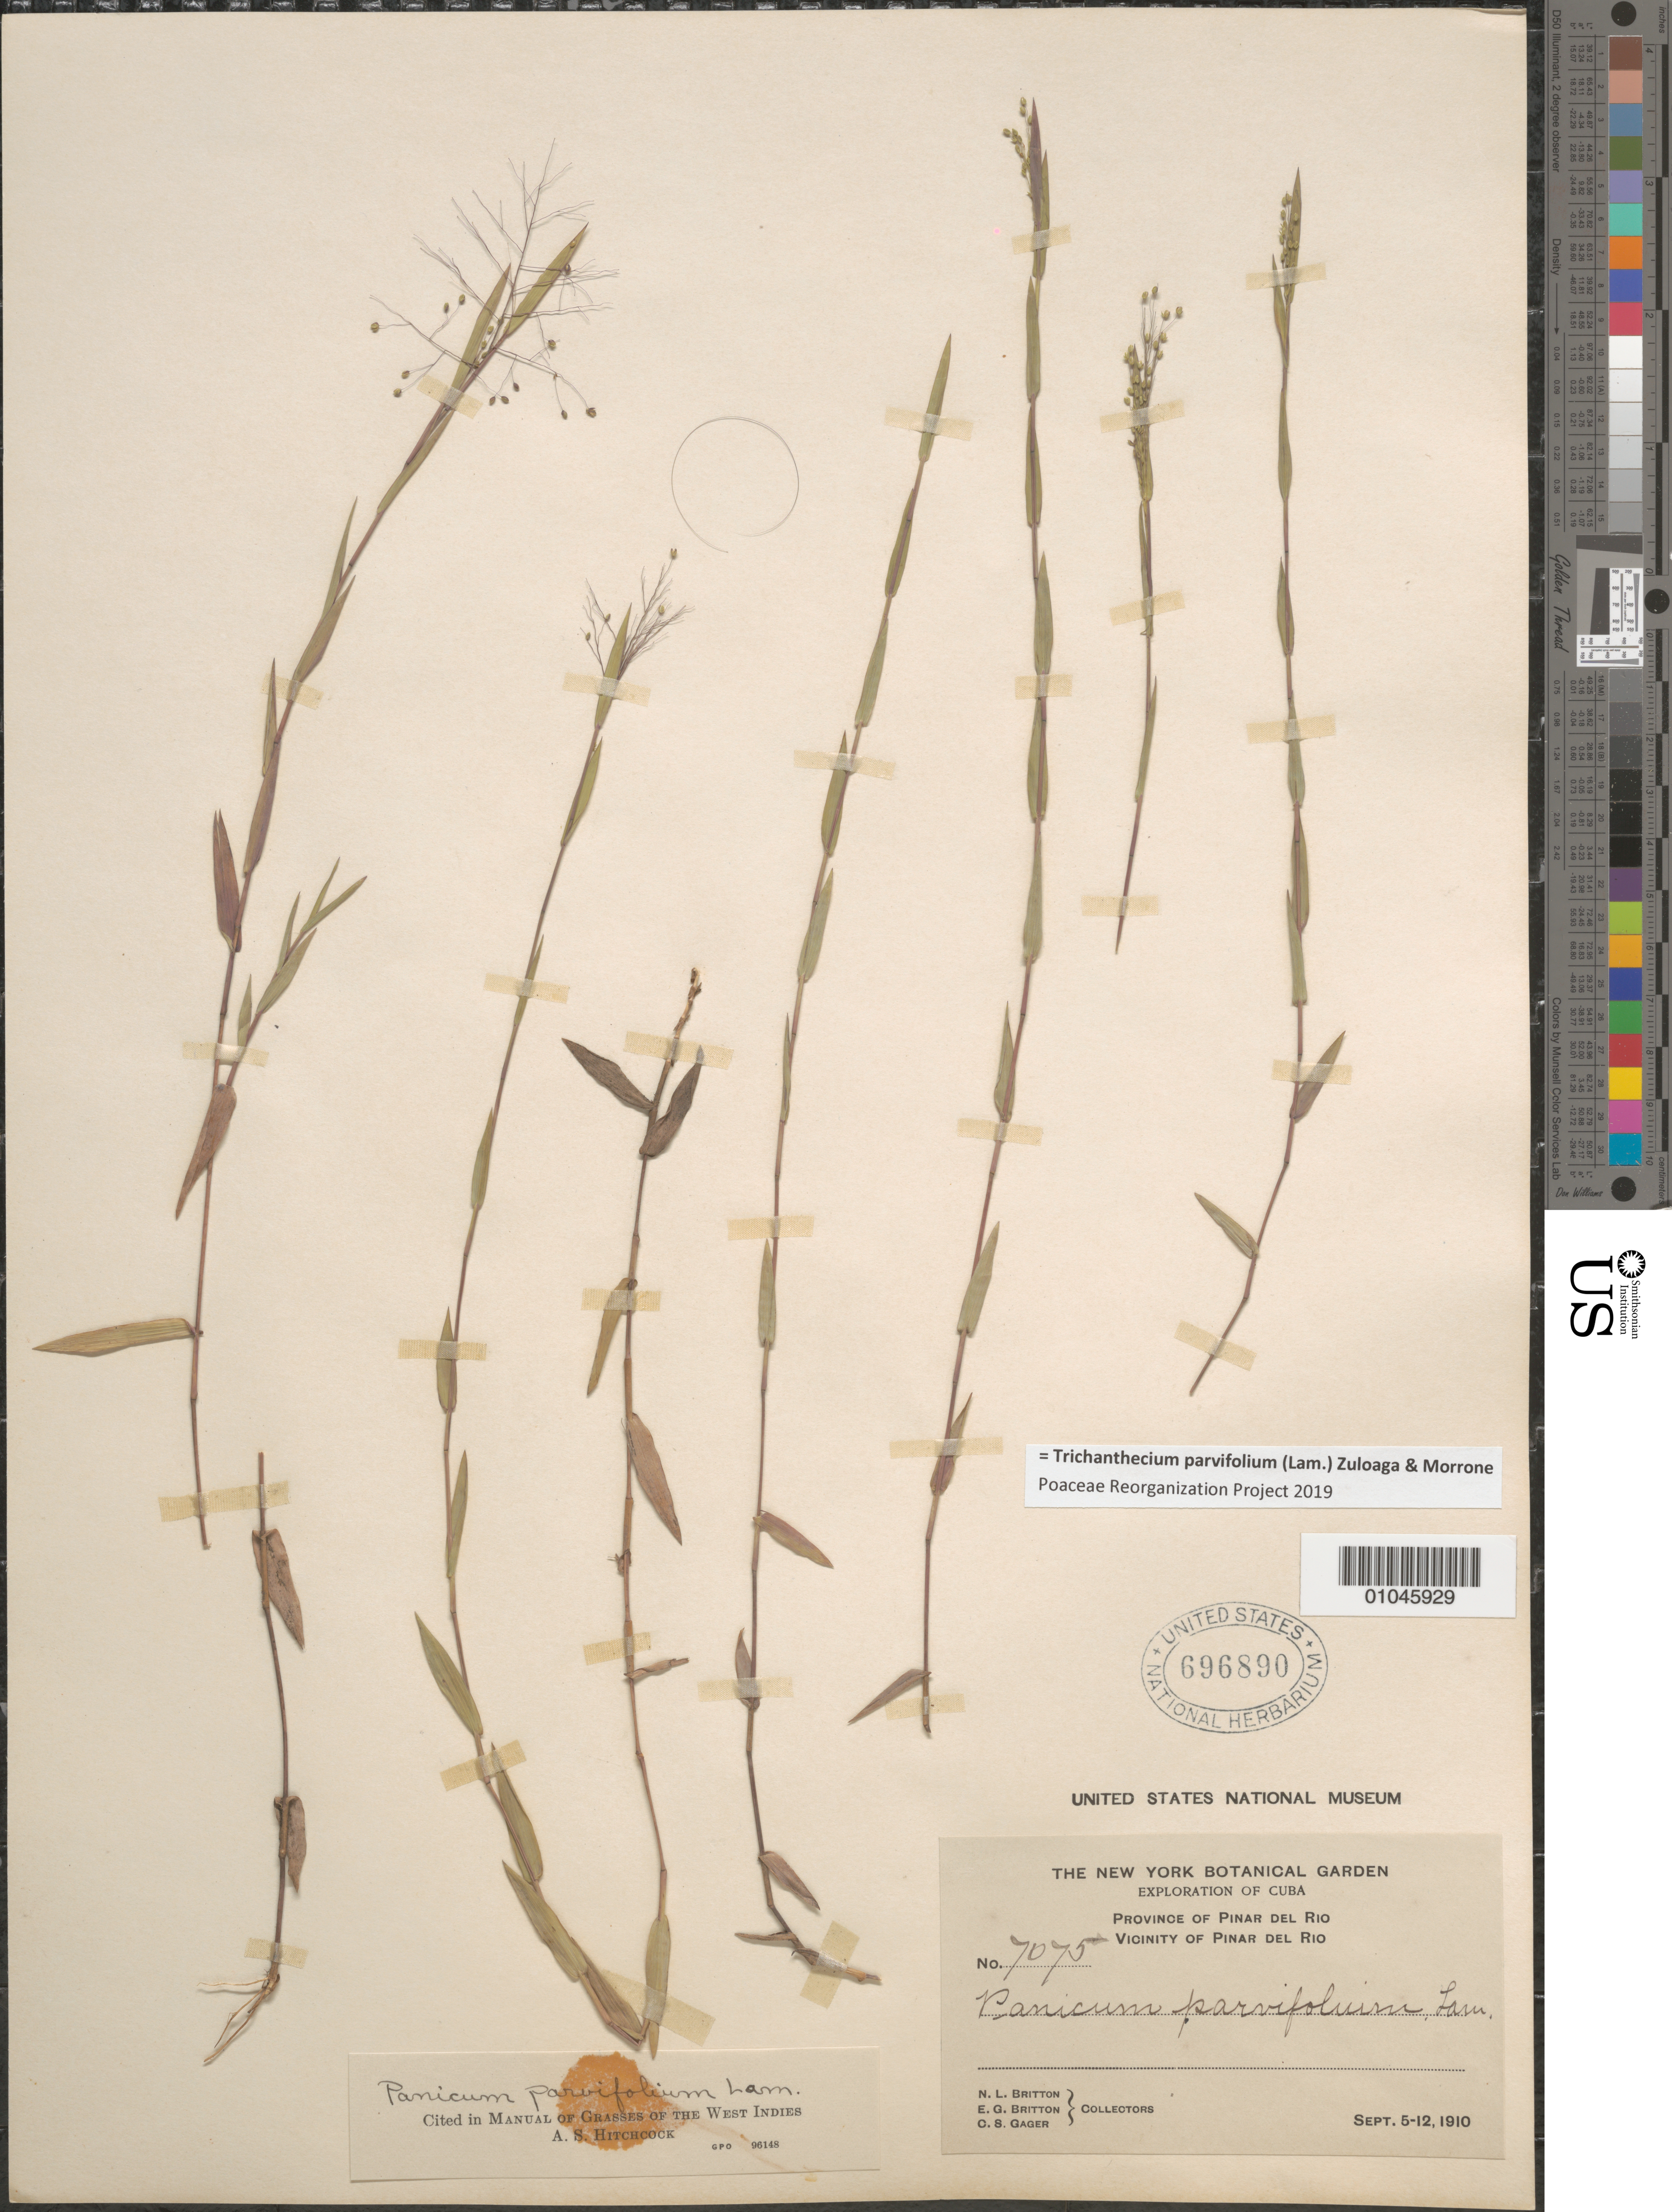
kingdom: Plantae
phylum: Tracheophyta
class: Liliopsida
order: Poales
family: Poaceae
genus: Panicum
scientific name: Panicum parvifolium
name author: Lam.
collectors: N. Britton, E. G. Britton & C. Gager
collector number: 7075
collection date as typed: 05 Sep 1910 to 12 Sep 1910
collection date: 1910-09-05/1910-09-12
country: Cuba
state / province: Pinar del Rio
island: Cuba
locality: Pinar del Rio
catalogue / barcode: US 696890